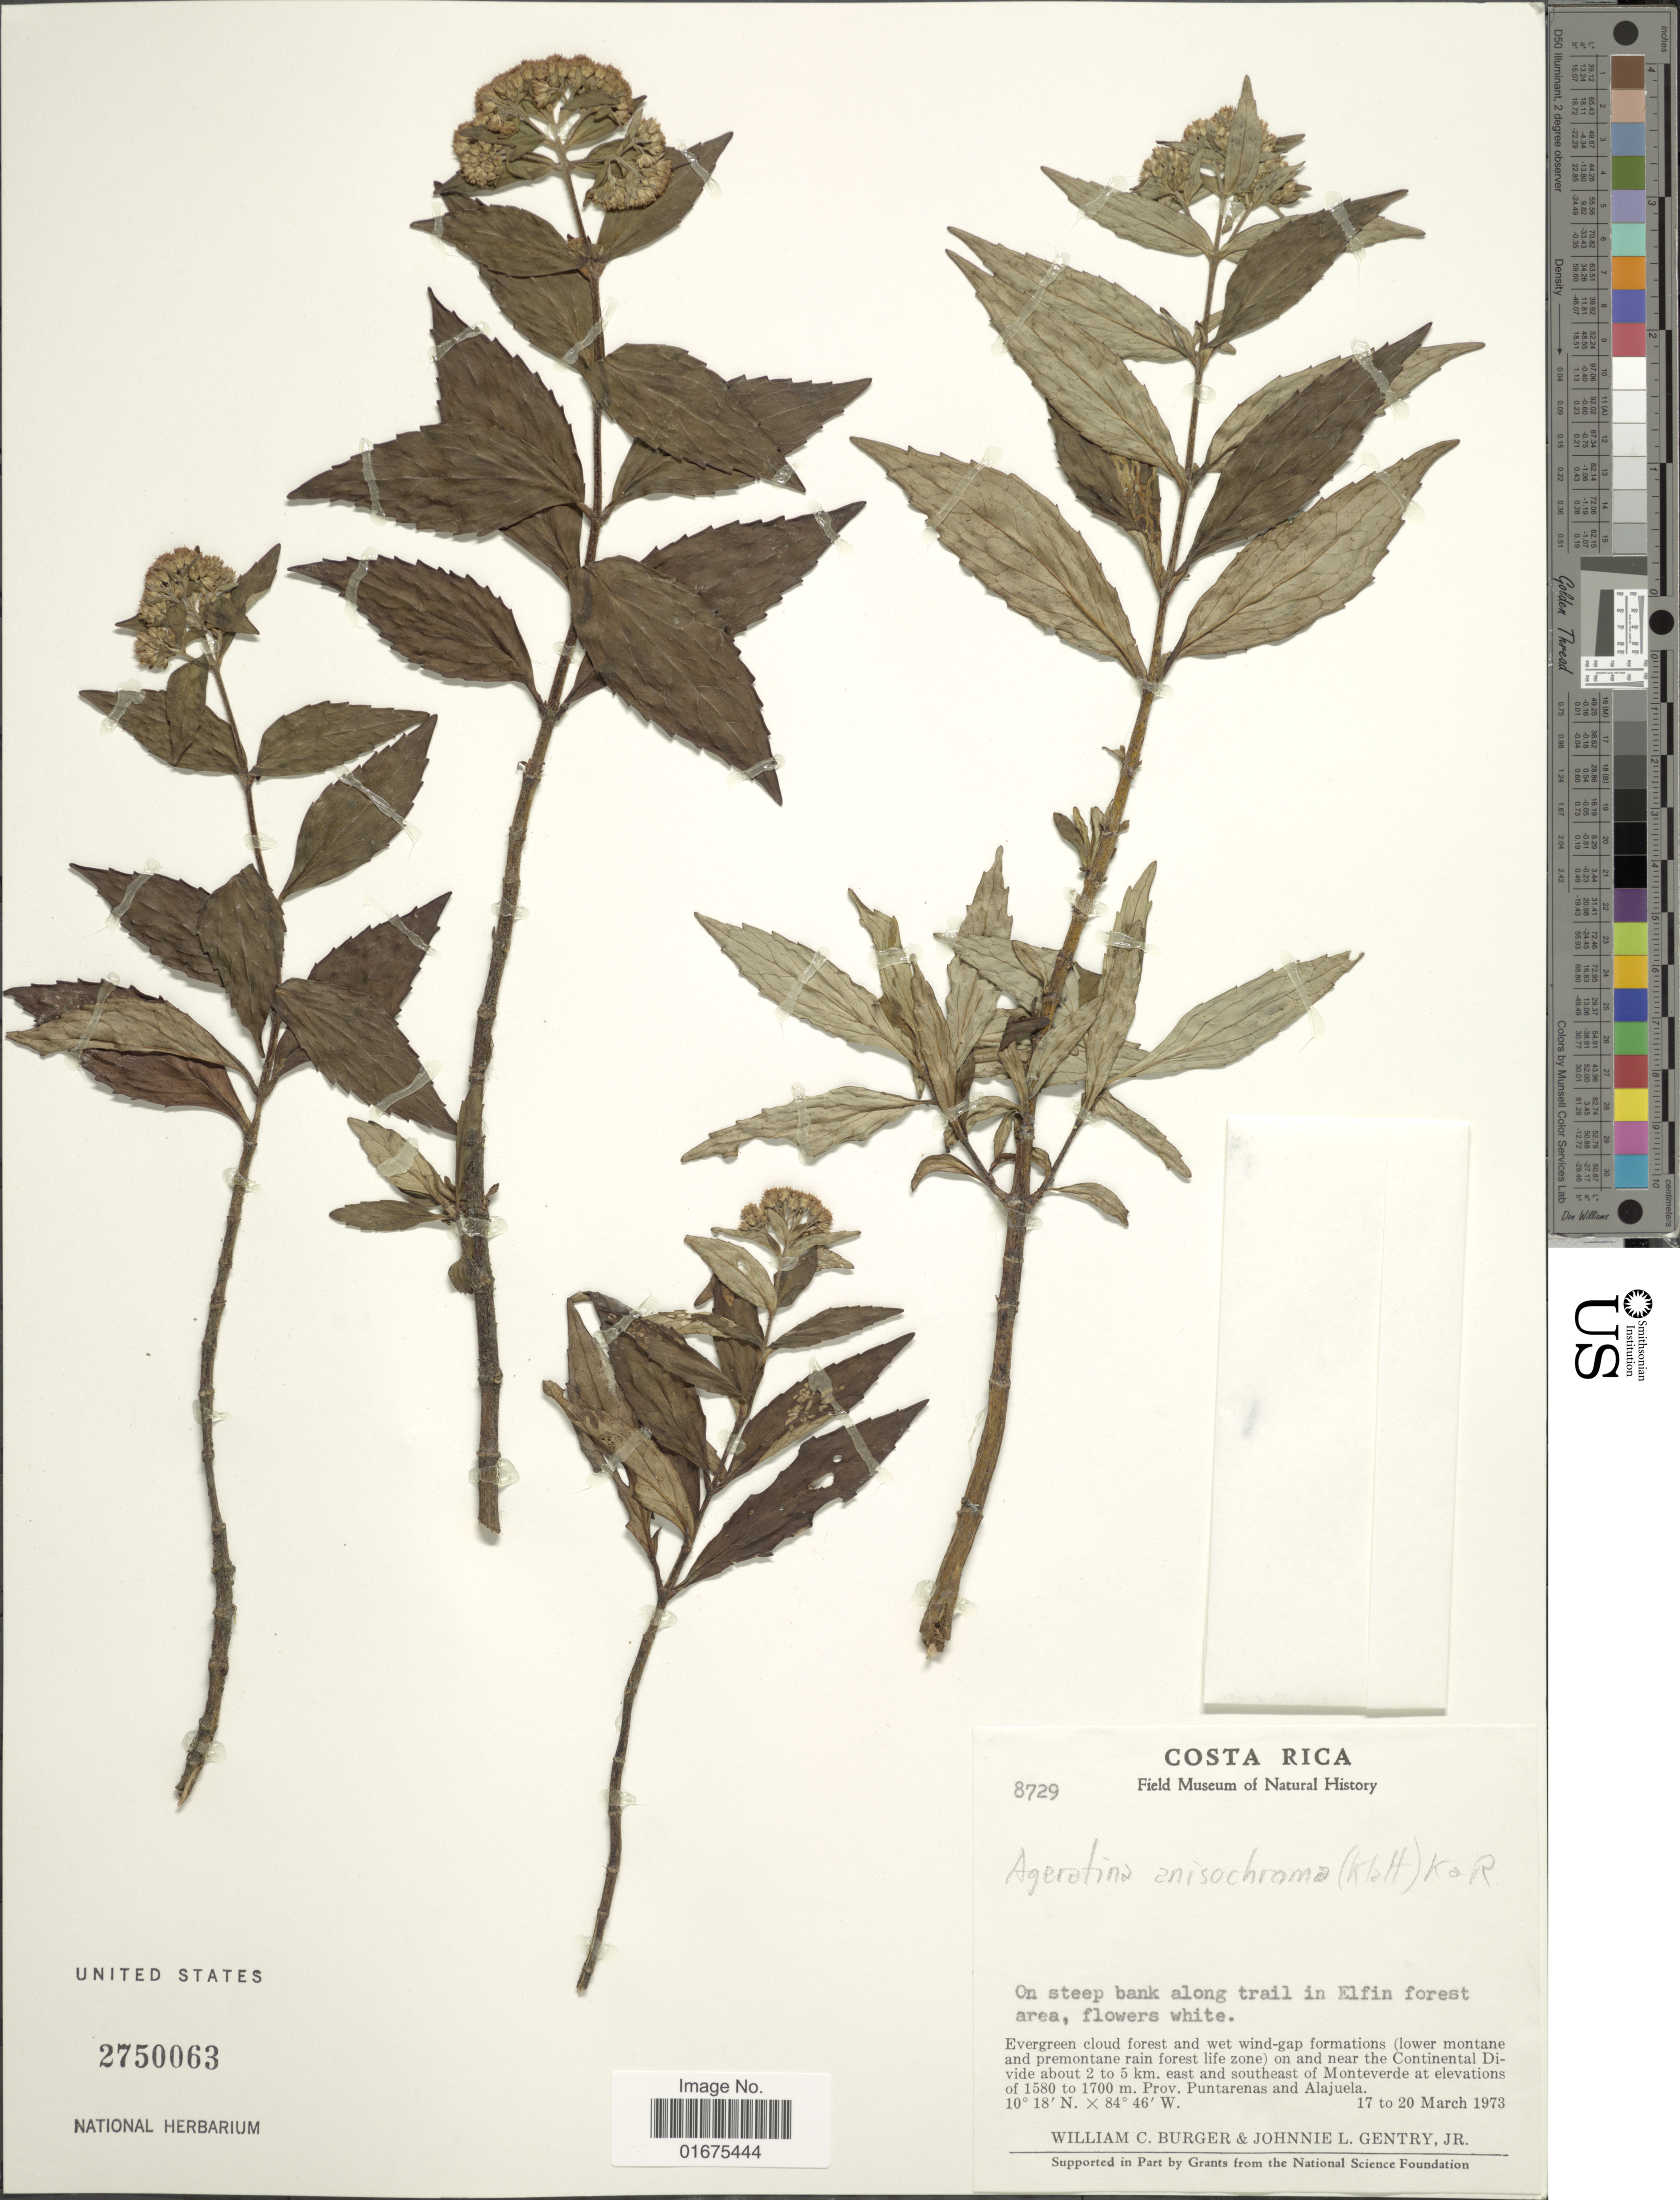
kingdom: Plantae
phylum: Tracheophyta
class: Magnoliopsida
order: Asterales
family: Asteraceae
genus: Ageratina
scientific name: Ageratina anisochroma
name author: (Klatt) R.M. King & H. Rob.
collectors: W. Burger & J. L. Gentry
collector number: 8729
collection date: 1973-03-17/1973-03-20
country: Costa Rica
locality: Evergreen cloud forest and wet wind-gap formations (lower montane and premontane rain forest life zone) on and near the Continental Divide about 2 to 5 km. east and southeast of Monteverde. Prov. Puntarenas and Alajuela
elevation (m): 1580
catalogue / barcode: US 2750063